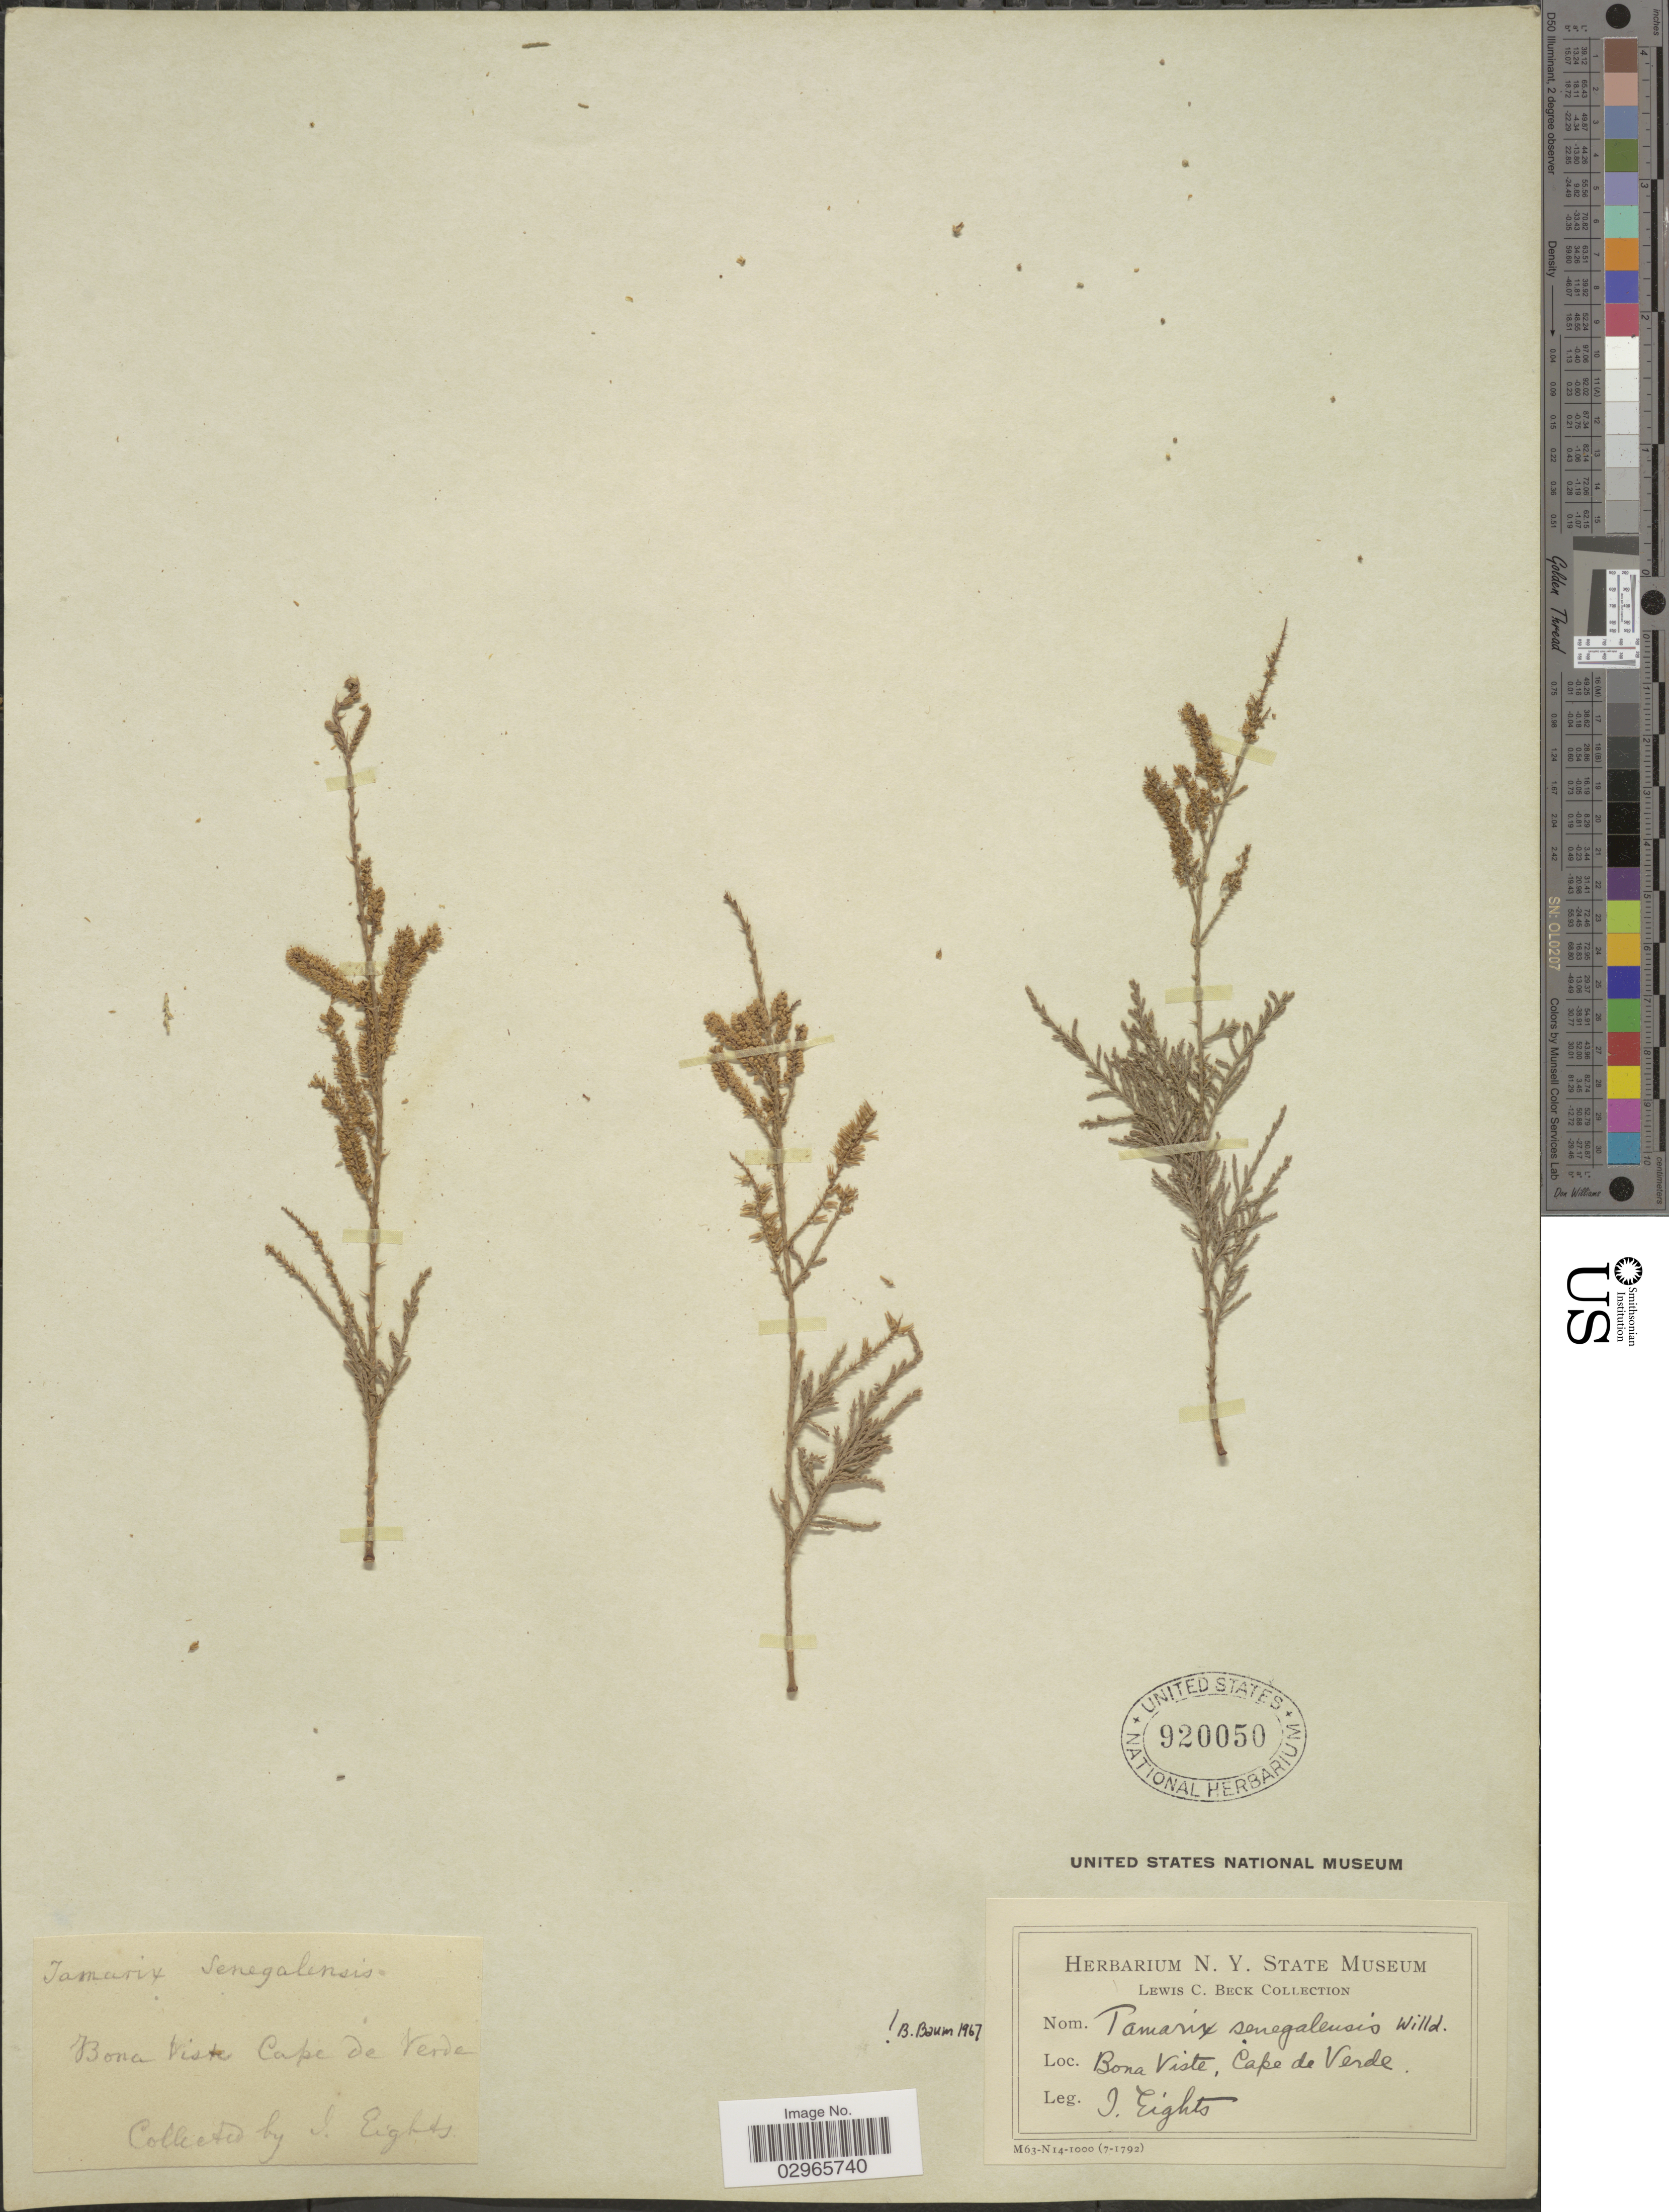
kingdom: Plantae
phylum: Tracheophyta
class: Magnoliopsida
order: Caryophyllales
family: Tamaricaceae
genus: Tamarix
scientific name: Tamarix senegalensis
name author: DC.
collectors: I. Eights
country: Cape Verde Islands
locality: Bona Viste, Cape de Verde.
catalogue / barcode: US 920050